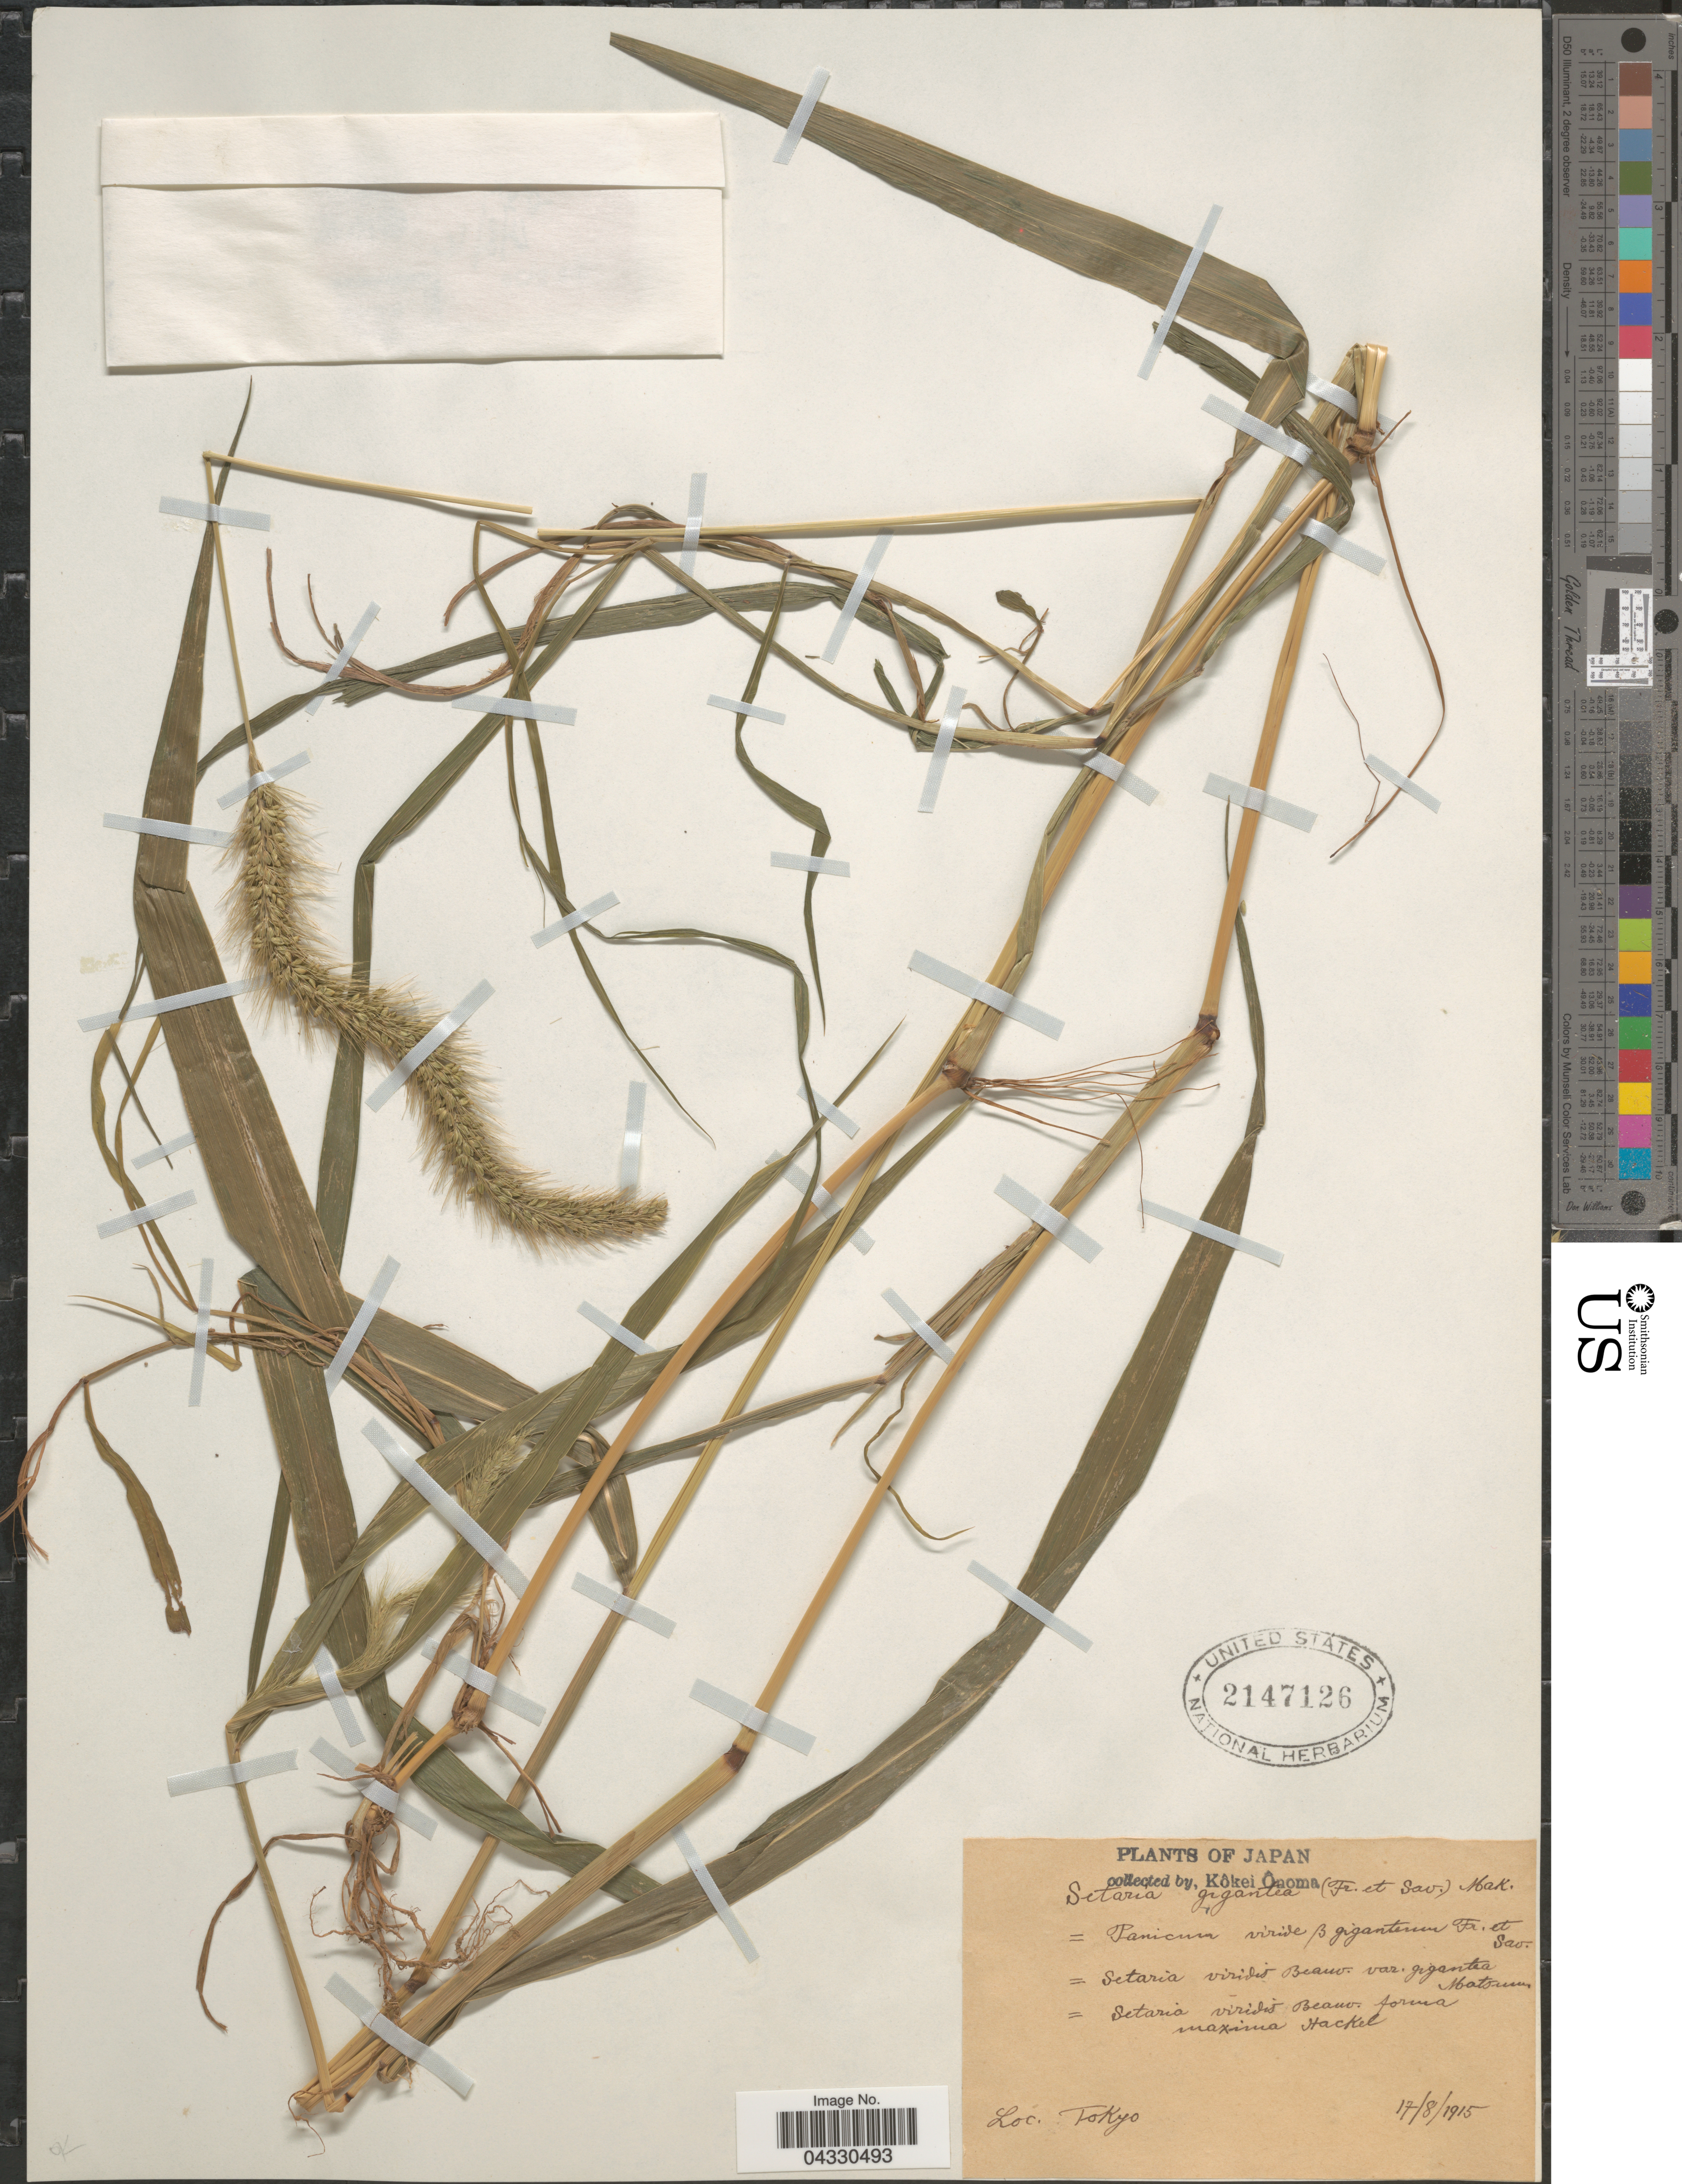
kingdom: Plantae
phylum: Tracheophyta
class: Liliopsida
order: Poales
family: Poaceae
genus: Setaria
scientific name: Setaria viridis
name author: (L.) P. Beauv.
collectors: K. Onoma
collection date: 1915-08-17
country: Japan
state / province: Tokyo, Federal City of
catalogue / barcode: US 2147126